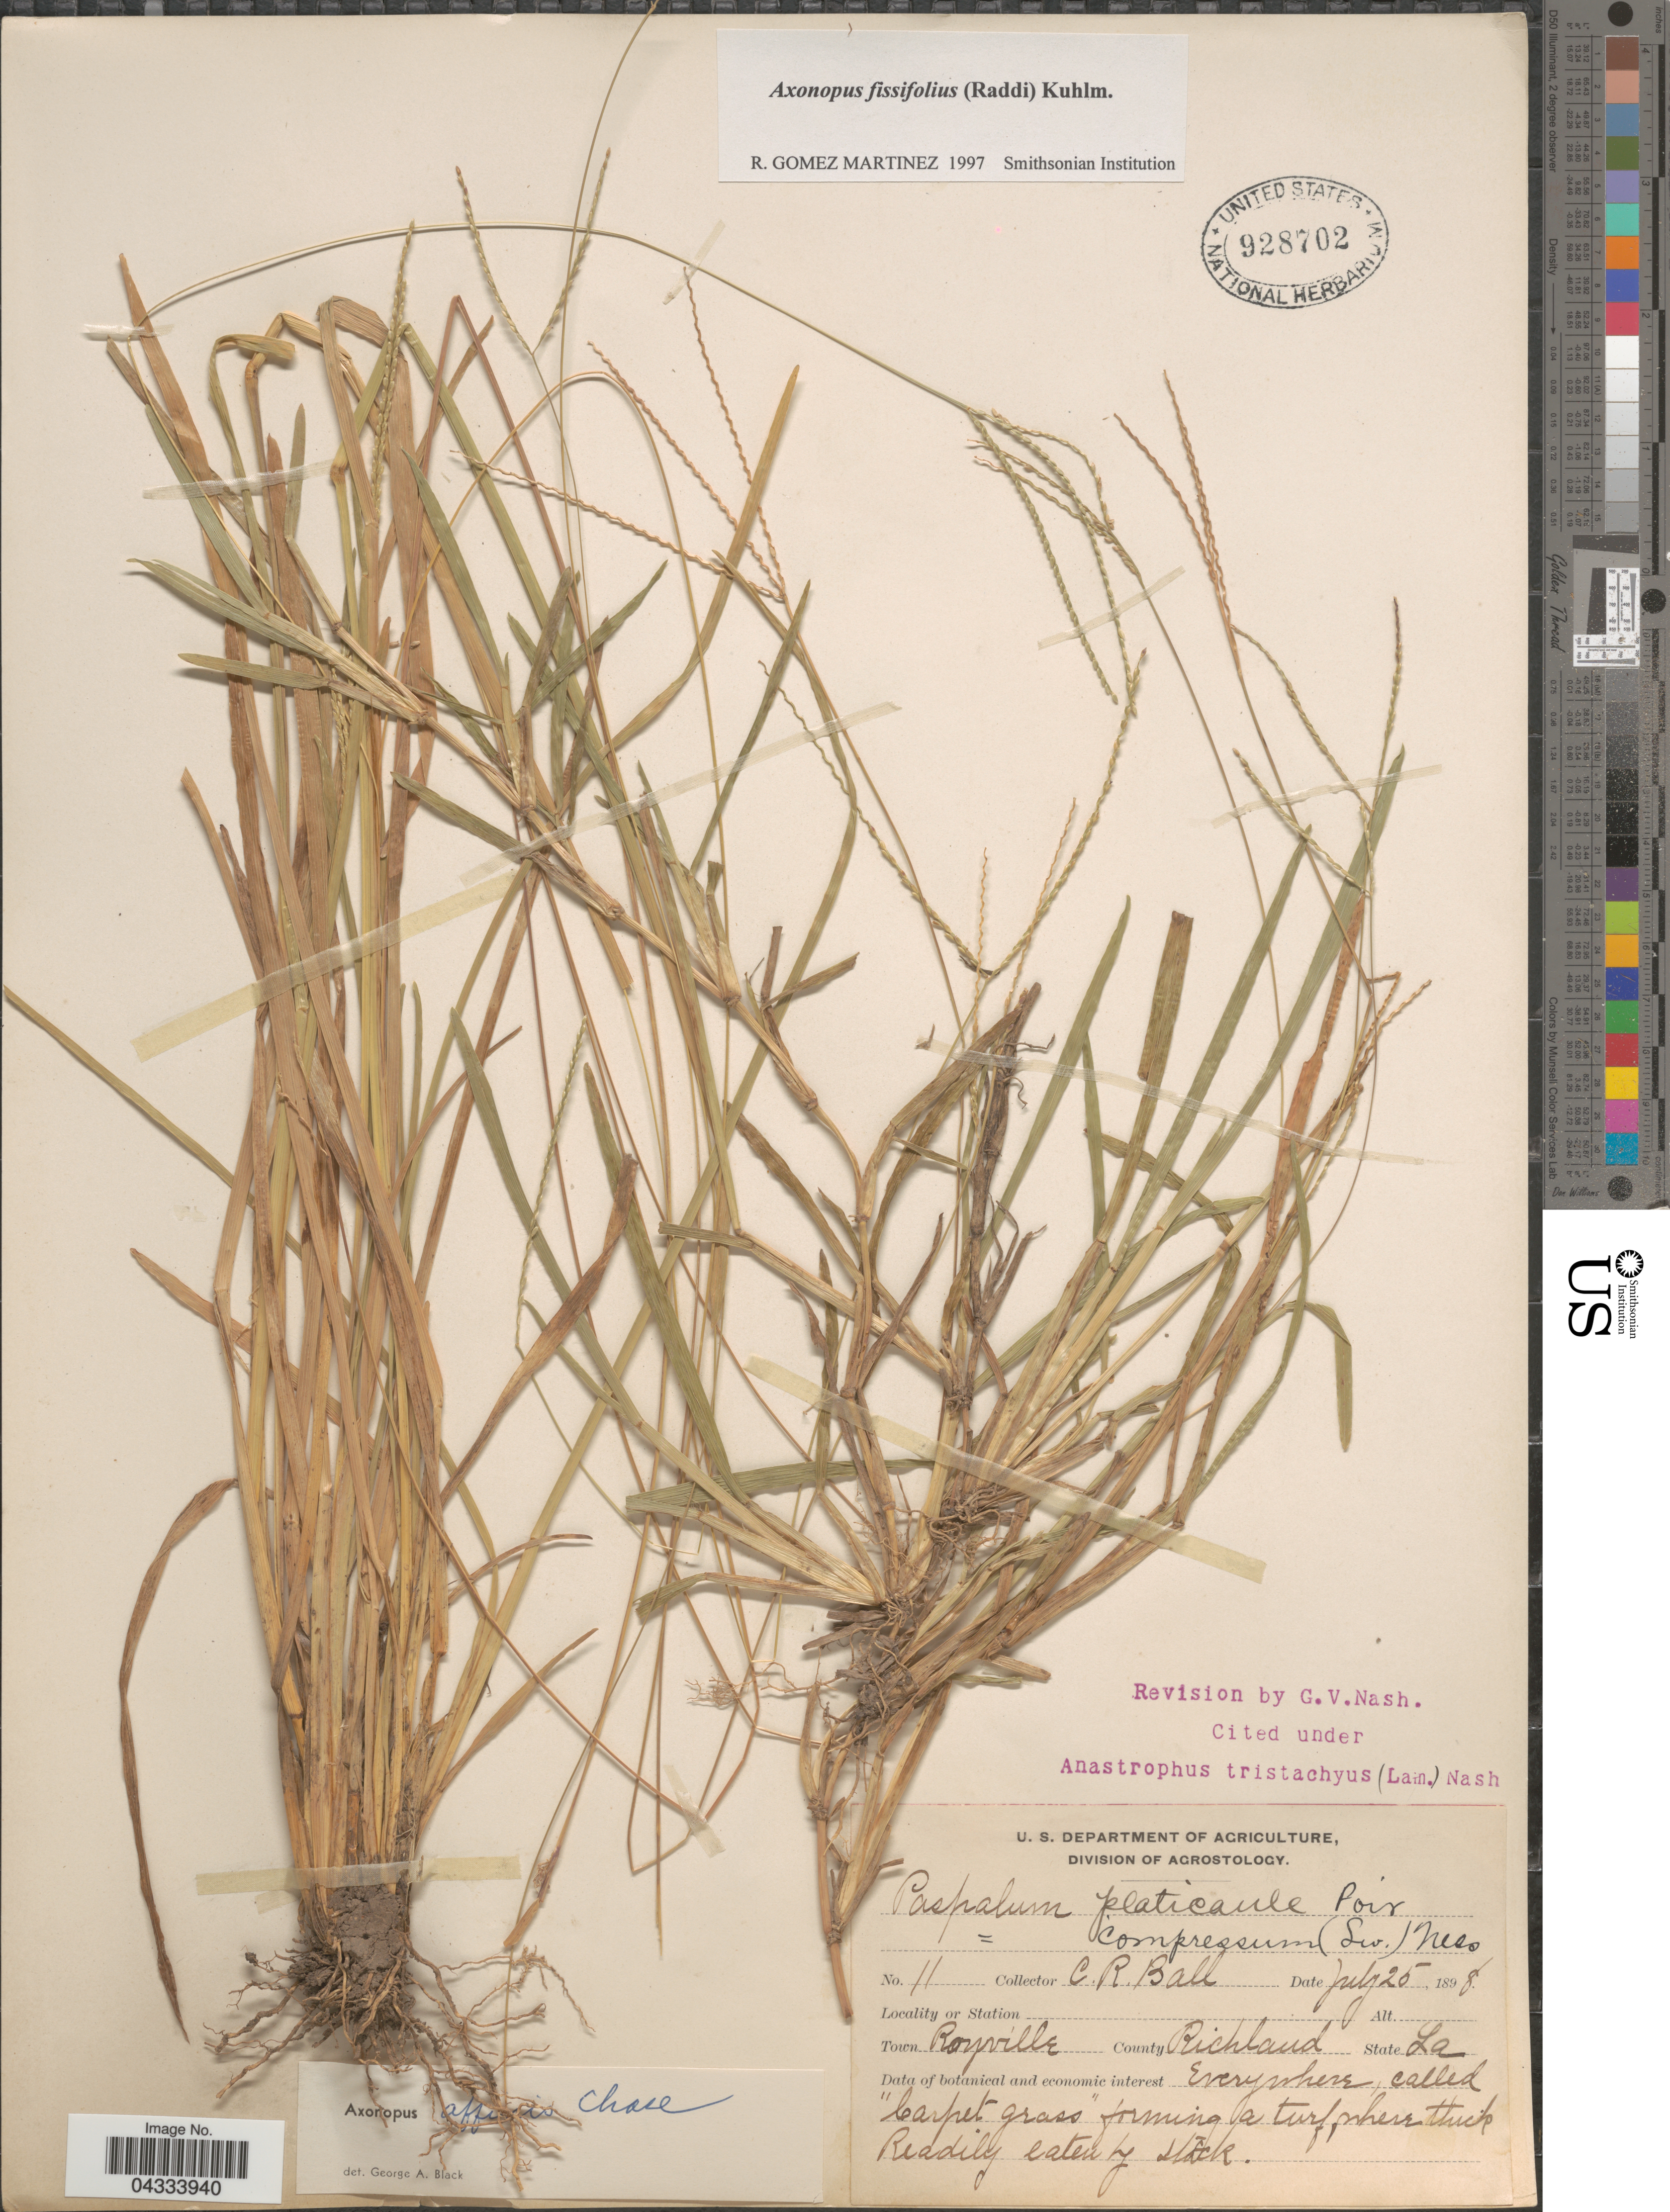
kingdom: Plantae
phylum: Tracheophyta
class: Liliopsida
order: Poales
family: Poaceae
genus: Axonopus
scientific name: Axonopus fissifolius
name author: (Raddi) Kuhlm.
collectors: C. R. Ball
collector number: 11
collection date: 1898-07-25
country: United States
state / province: Louisiana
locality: Town Rayville. County Richland.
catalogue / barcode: US 928702